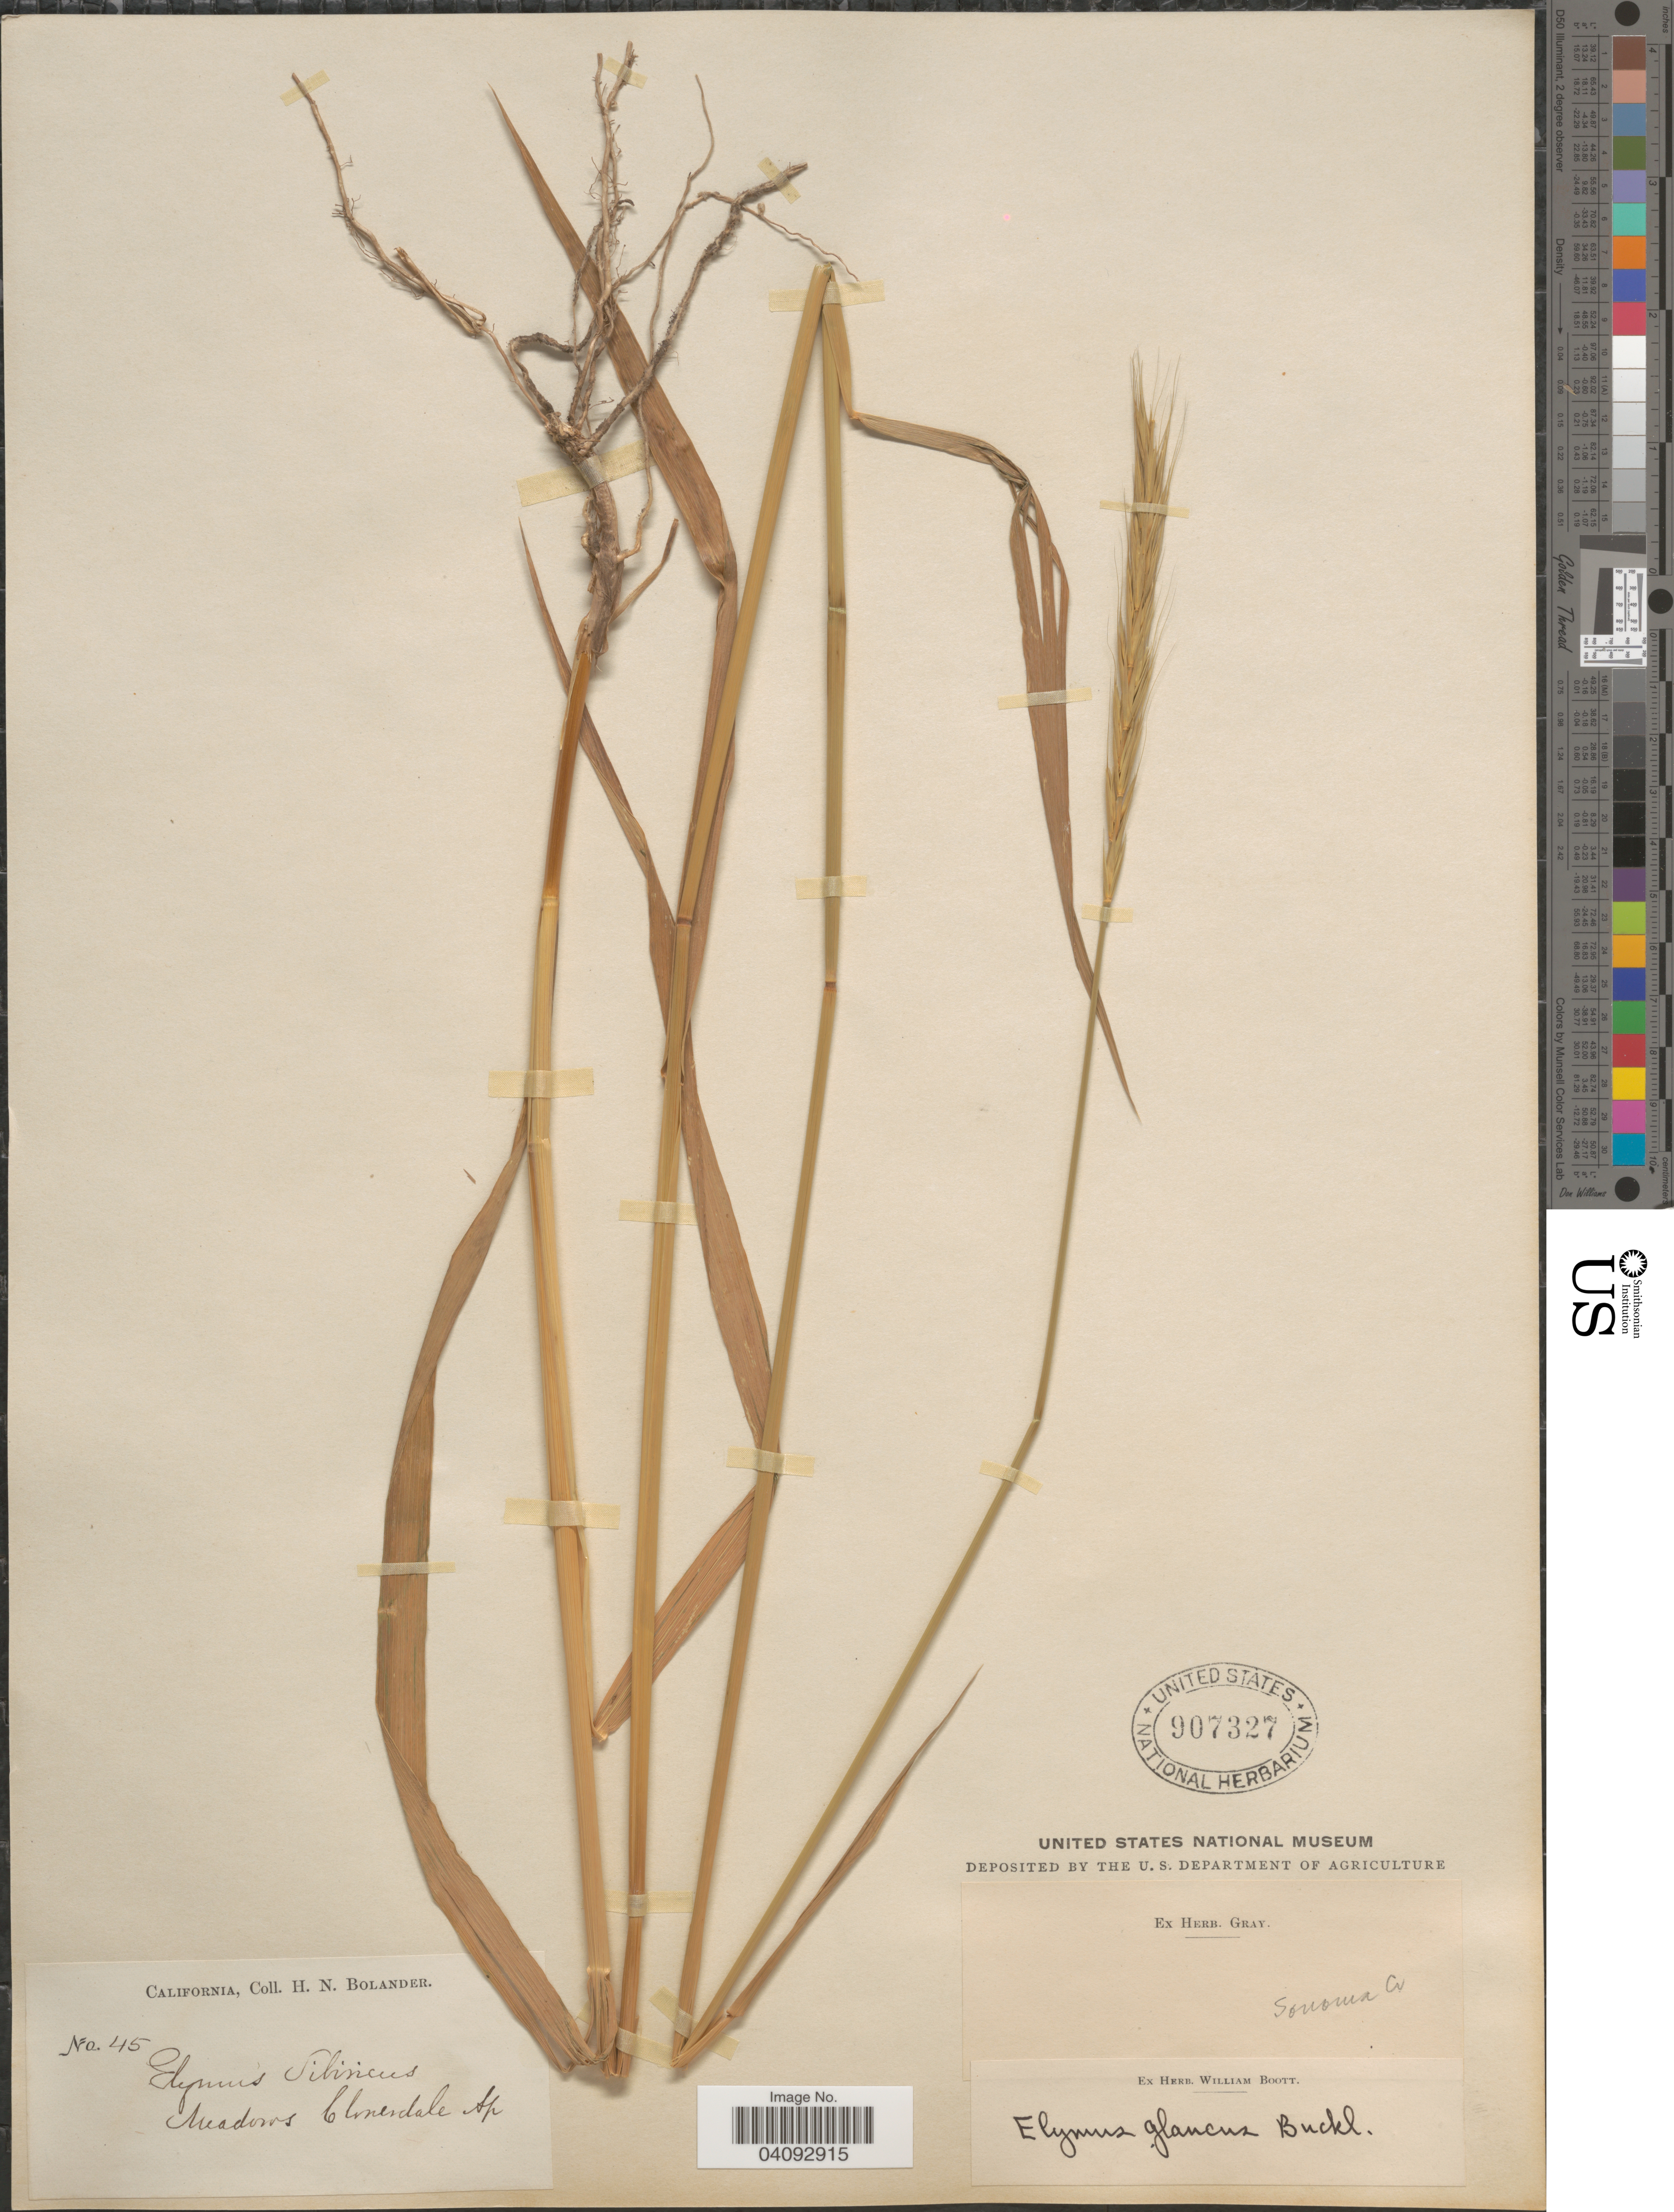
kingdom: Plantae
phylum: Tracheophyta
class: Liliopsida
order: Poales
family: Poaceae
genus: Elymus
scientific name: Elymus glaucus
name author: Buckley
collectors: H. Bolander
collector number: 45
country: United States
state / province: California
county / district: Sonoma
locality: Sonoma Co. Meadows Cloverdale Sp.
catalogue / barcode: US 907327